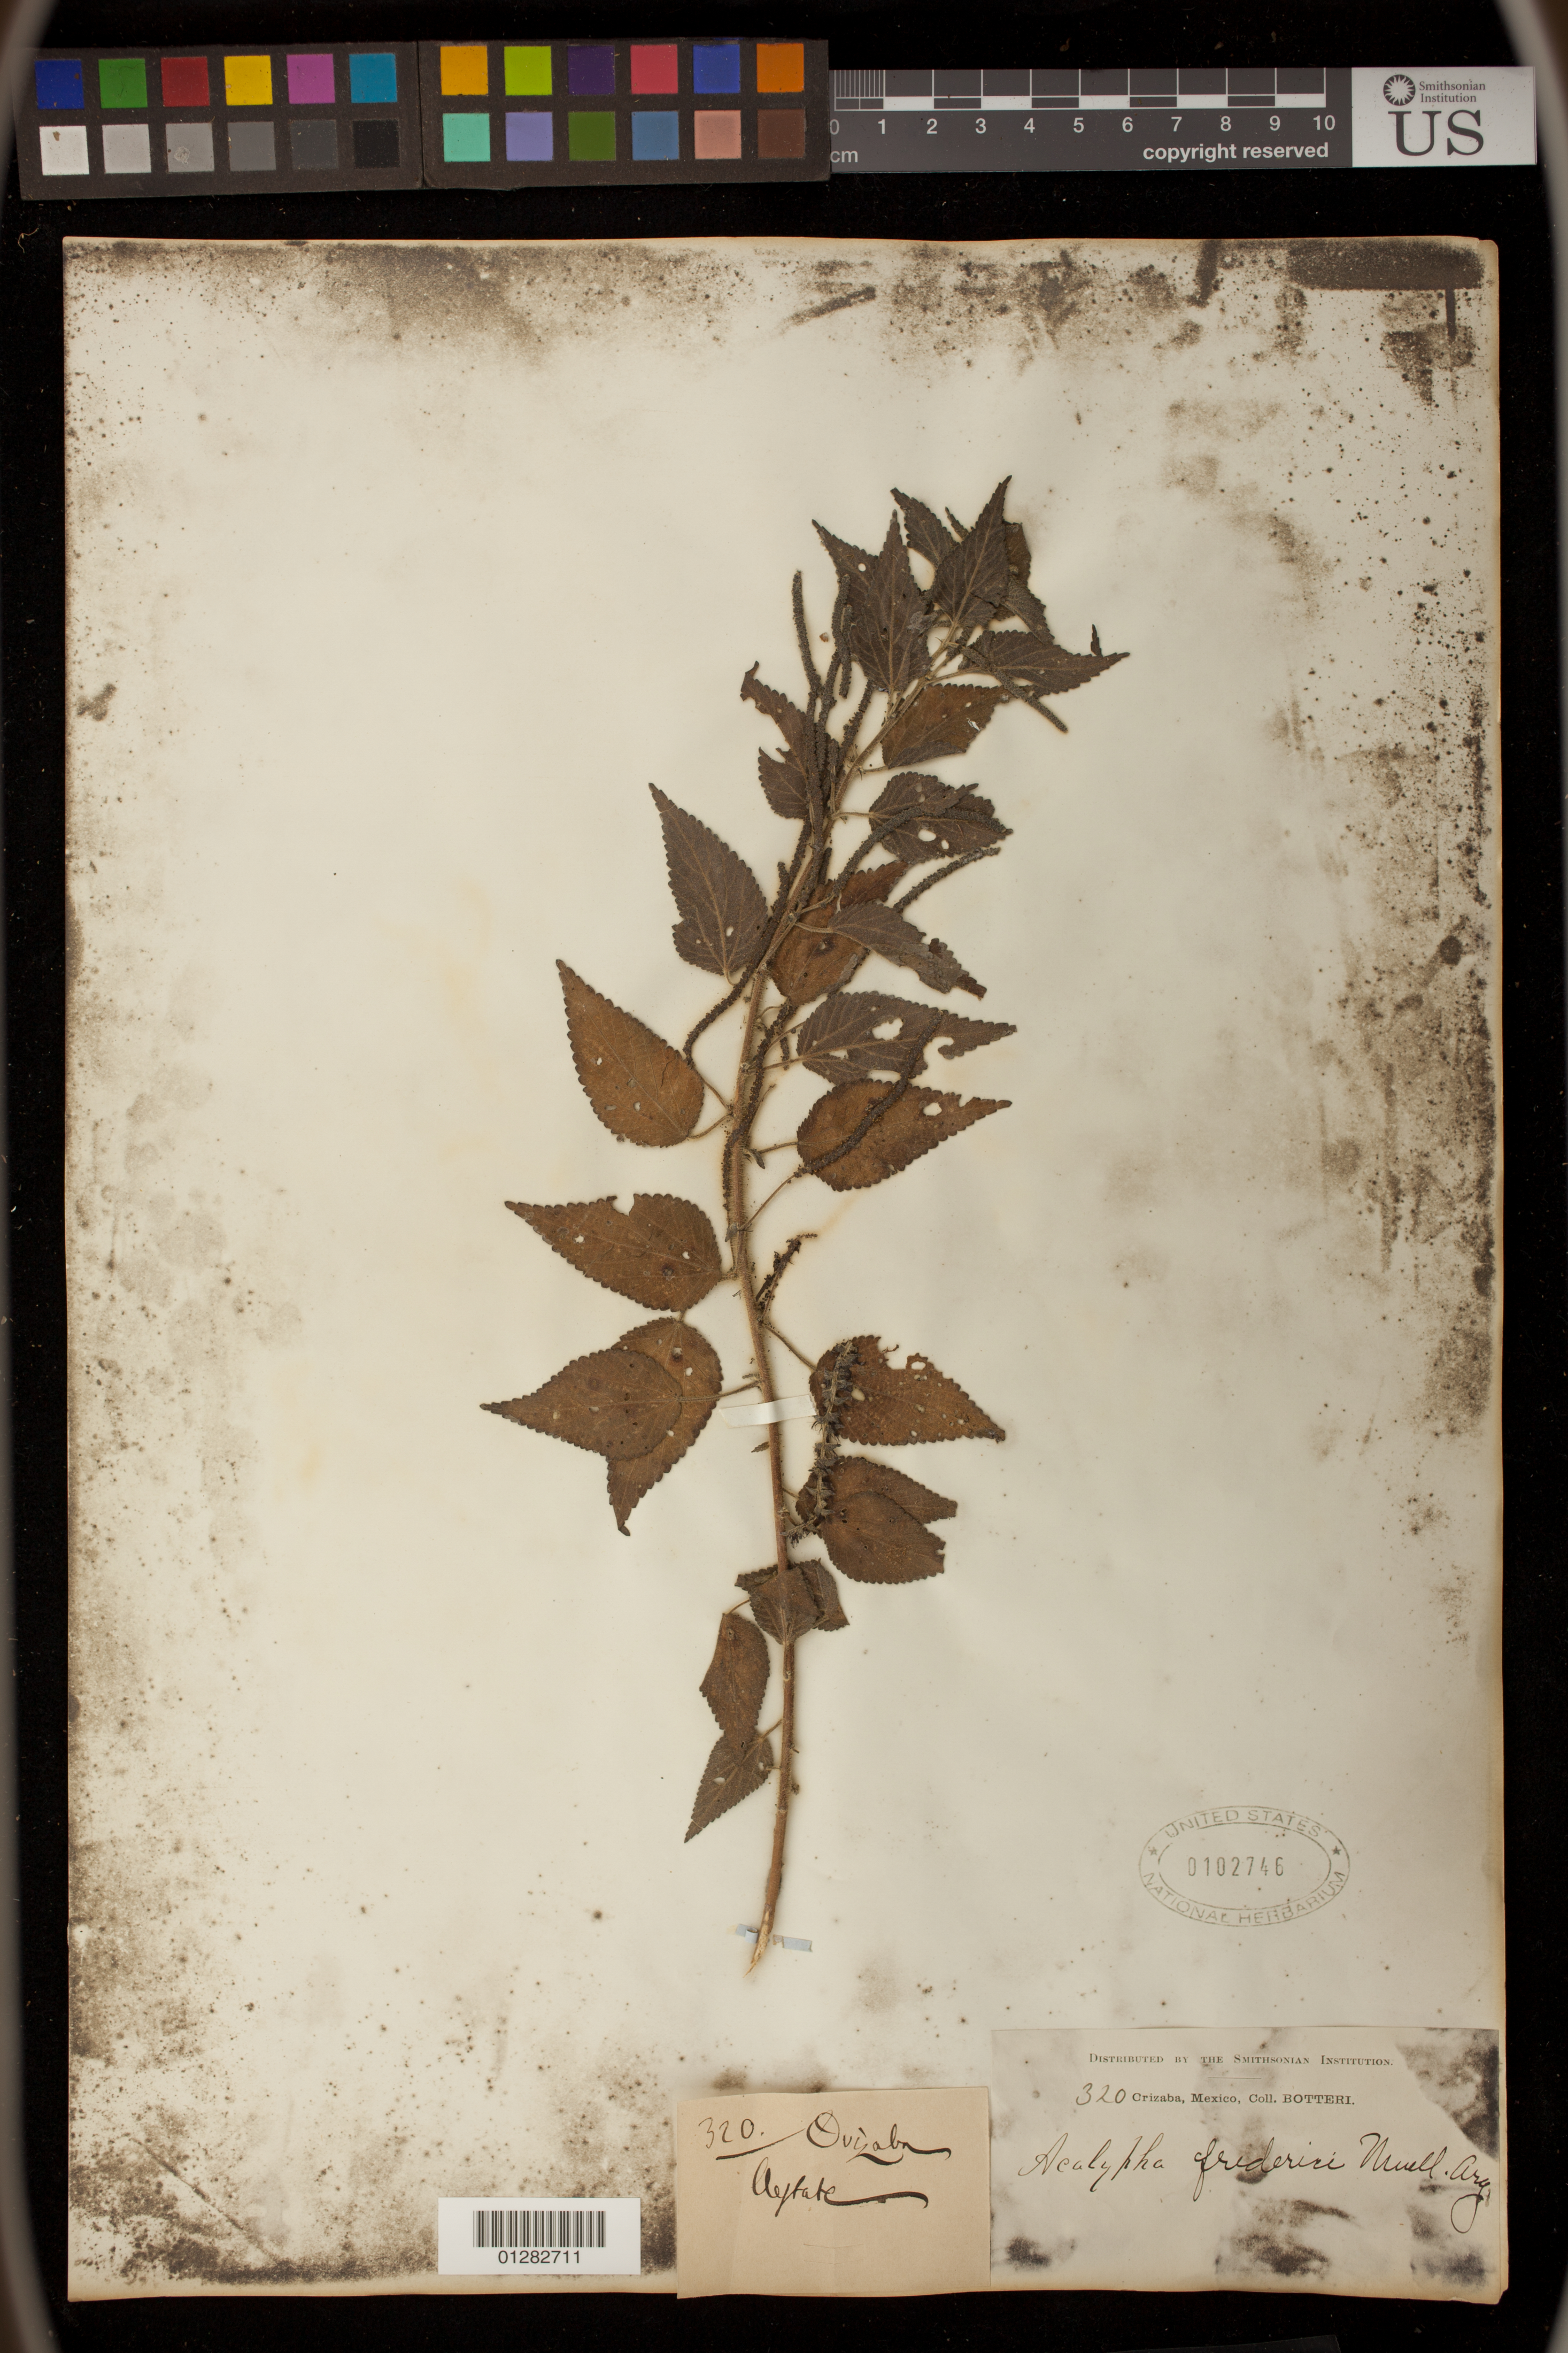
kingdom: Plantae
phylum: Tracheophyta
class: Magnoliopsida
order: Malpighiales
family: Euphorbiaceae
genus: Acalypha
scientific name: Acalypha vagans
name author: Cav.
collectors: P. C. Standley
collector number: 320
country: Mexico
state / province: Veracruz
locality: Orizaba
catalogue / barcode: US 102746